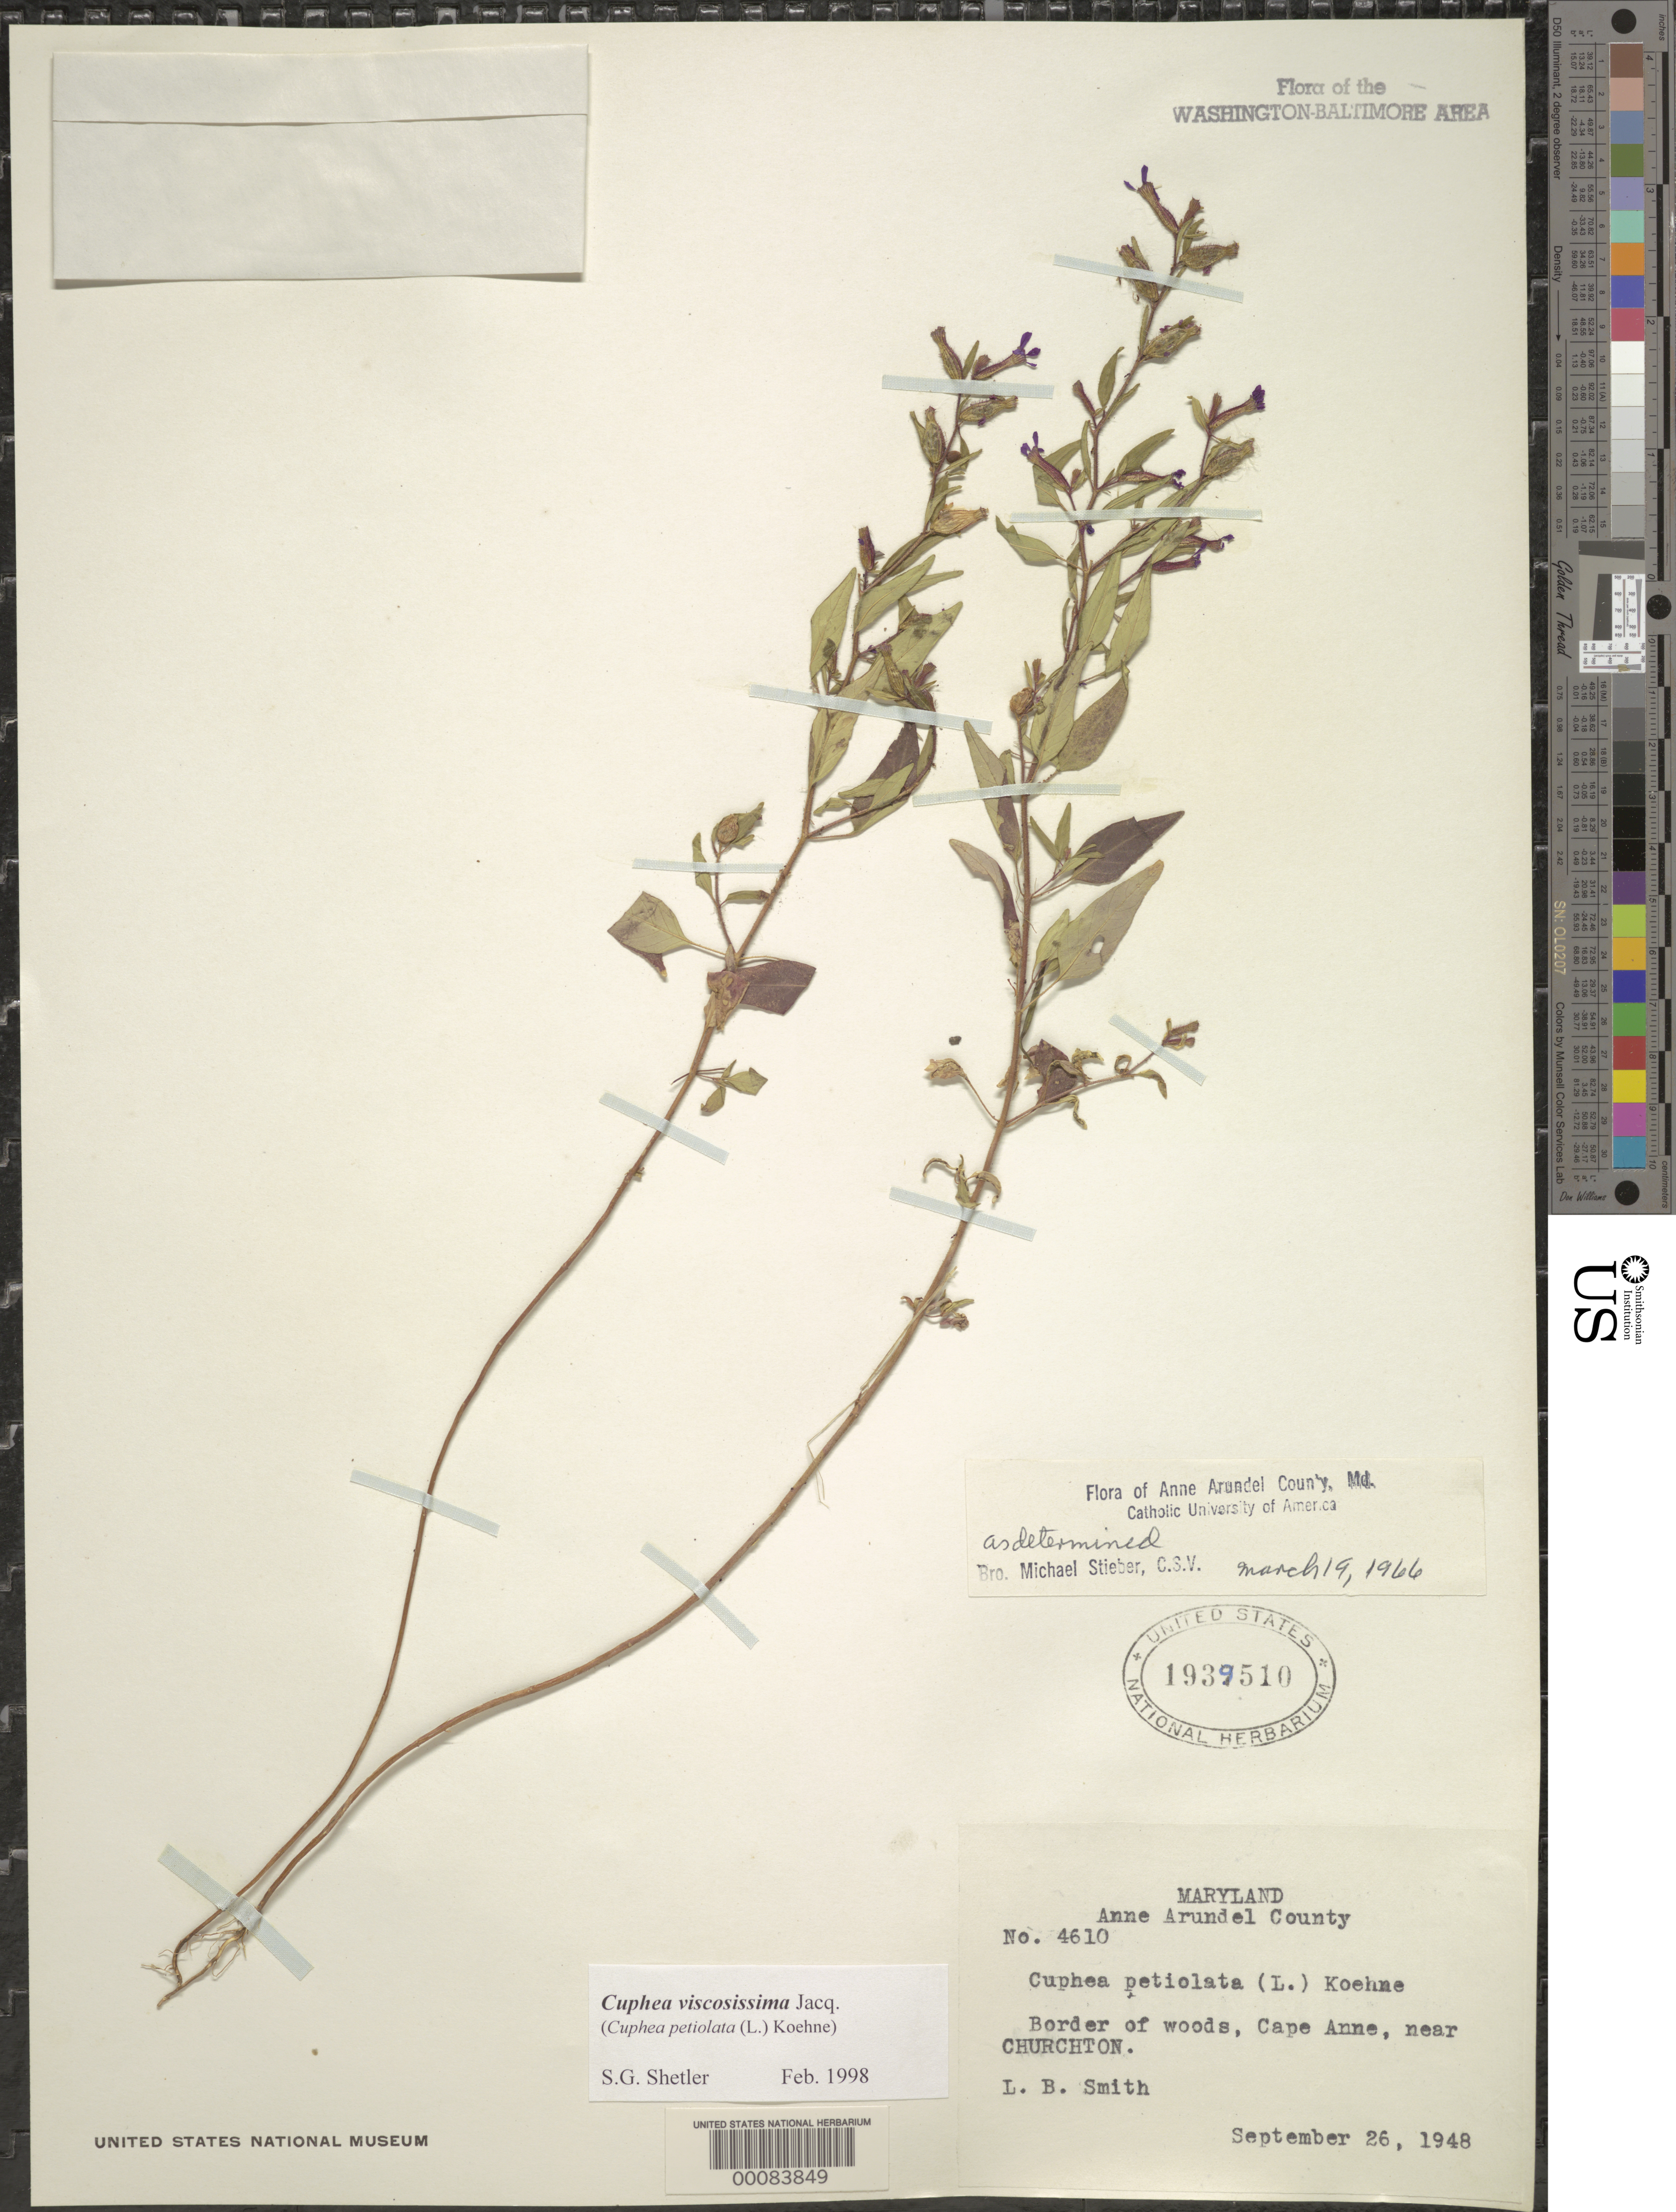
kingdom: Plantae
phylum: Tracheophyta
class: Magnoliopsida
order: Myrtales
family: Lythraceae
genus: Cuphea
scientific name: Cuphea viscosissima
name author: Jacq.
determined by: Stieber, M. T.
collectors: L. Smith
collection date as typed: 26 Sep 1948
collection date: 1948-09-26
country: United States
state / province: Maryland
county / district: Anne Arundel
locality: Cape Anne near Churchton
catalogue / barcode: US 1939510